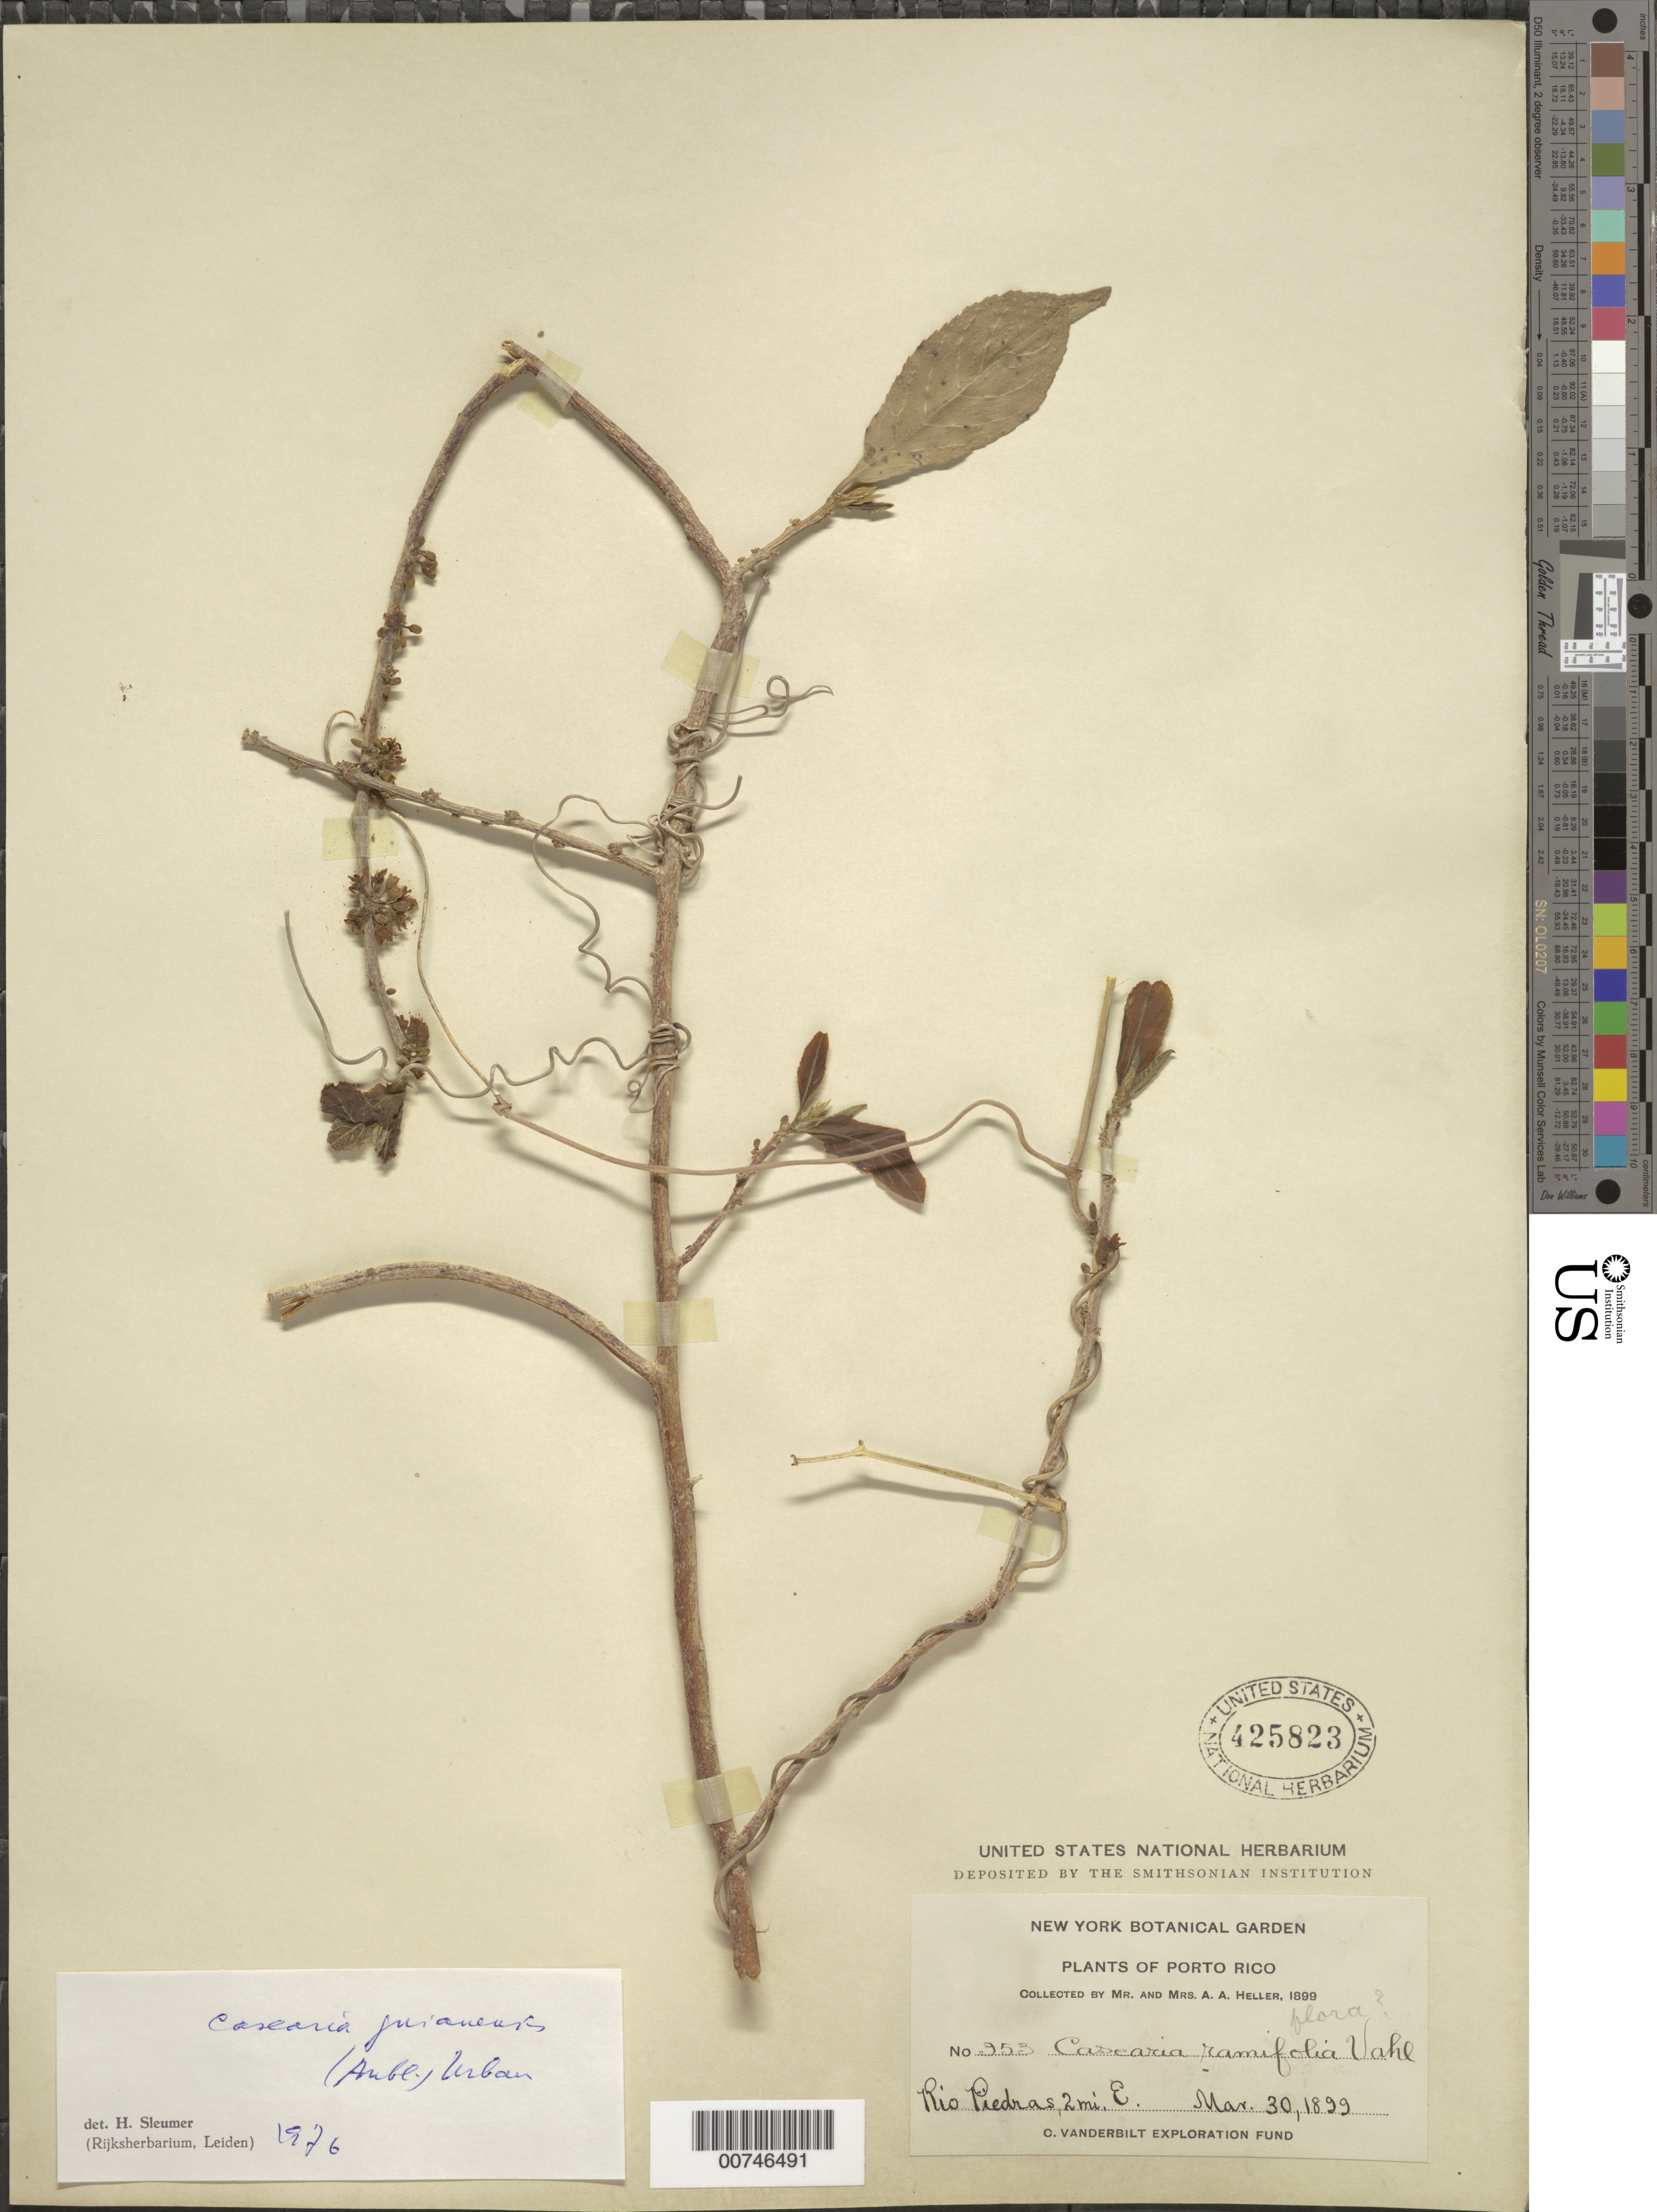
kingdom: Plantae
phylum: Tracheophyta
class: Magnoliopsida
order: Malpighiales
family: Salicaceae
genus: Casearia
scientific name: Casearia guianensis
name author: (Aubl.) Urb.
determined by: Sleumer, H. O.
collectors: A. A. Heller & E. G. Heller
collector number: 953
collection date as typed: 30 May 1899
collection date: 1899-05-30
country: Puerto Rico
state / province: San Juan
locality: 2 miles East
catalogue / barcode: US 425823